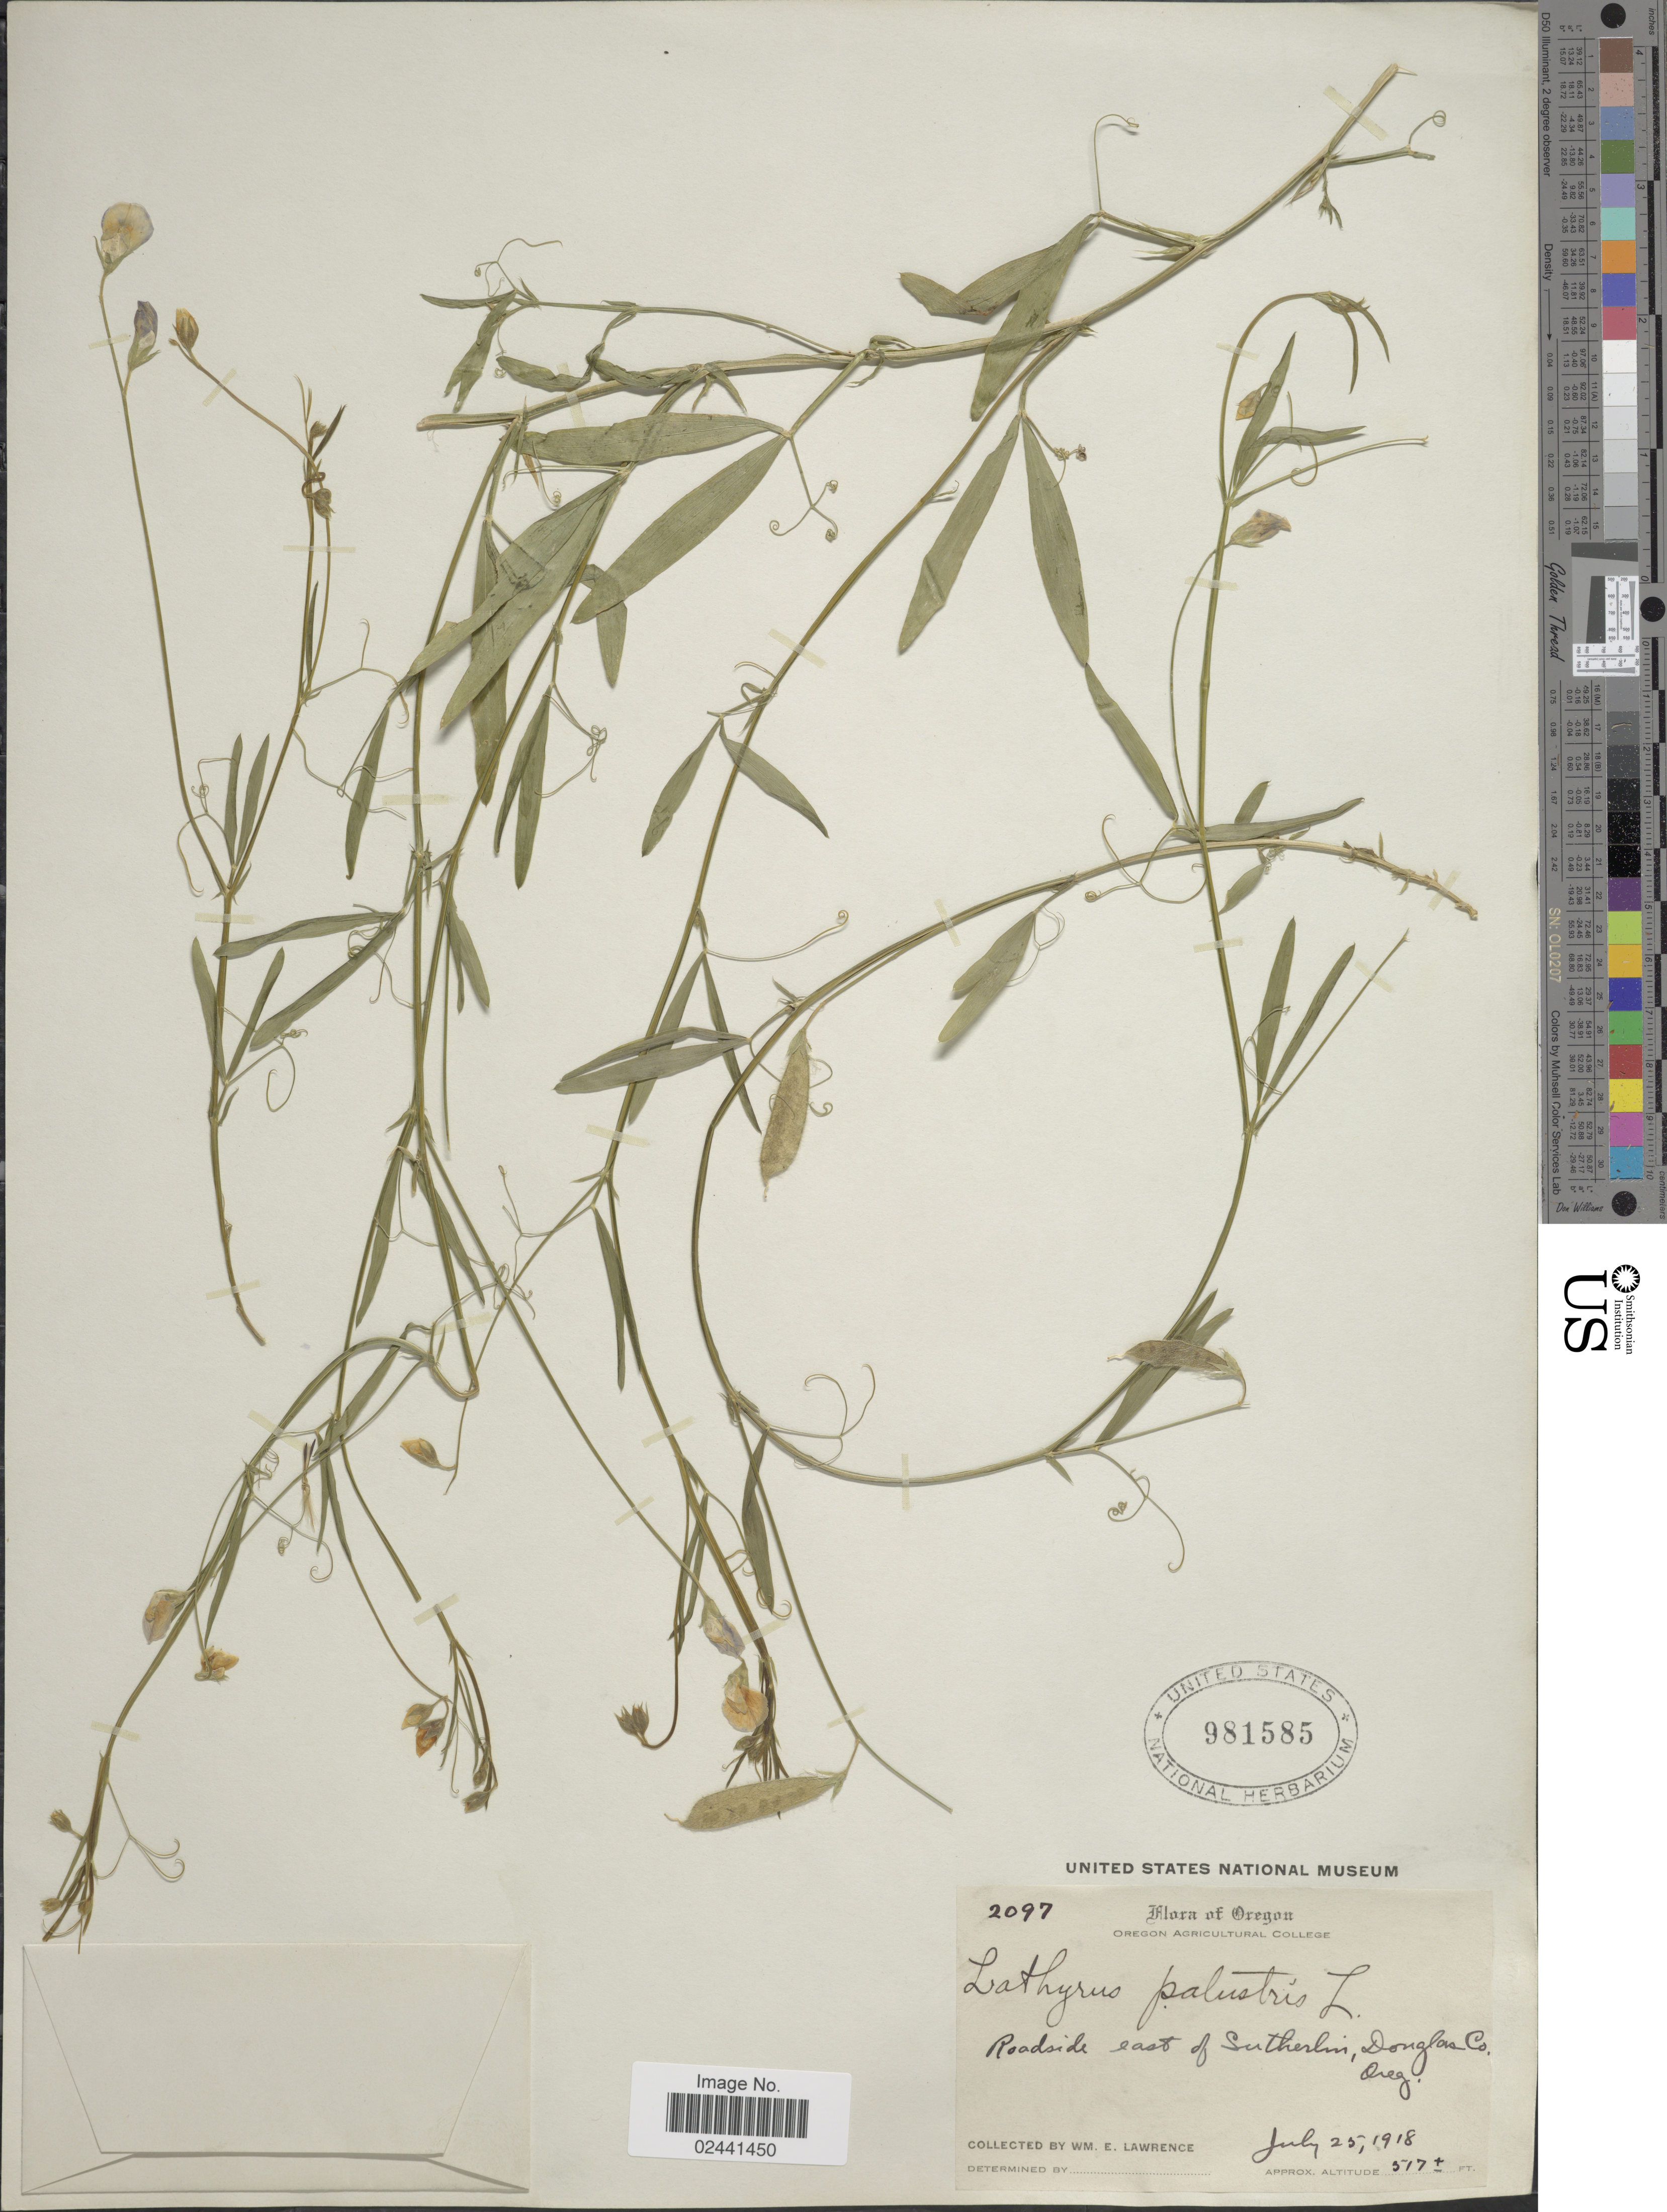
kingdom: Plantae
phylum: Tracheophyta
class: Magnoliopsida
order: Fabales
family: Fabaceae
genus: Lathyrus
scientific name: Lathyrus palustris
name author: L.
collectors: W. Lawrence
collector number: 2097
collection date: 1918-07-25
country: United States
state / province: Oregon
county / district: Douglas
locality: Roadside east of Sutherlin, Douglas Co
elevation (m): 158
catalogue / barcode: US 981585